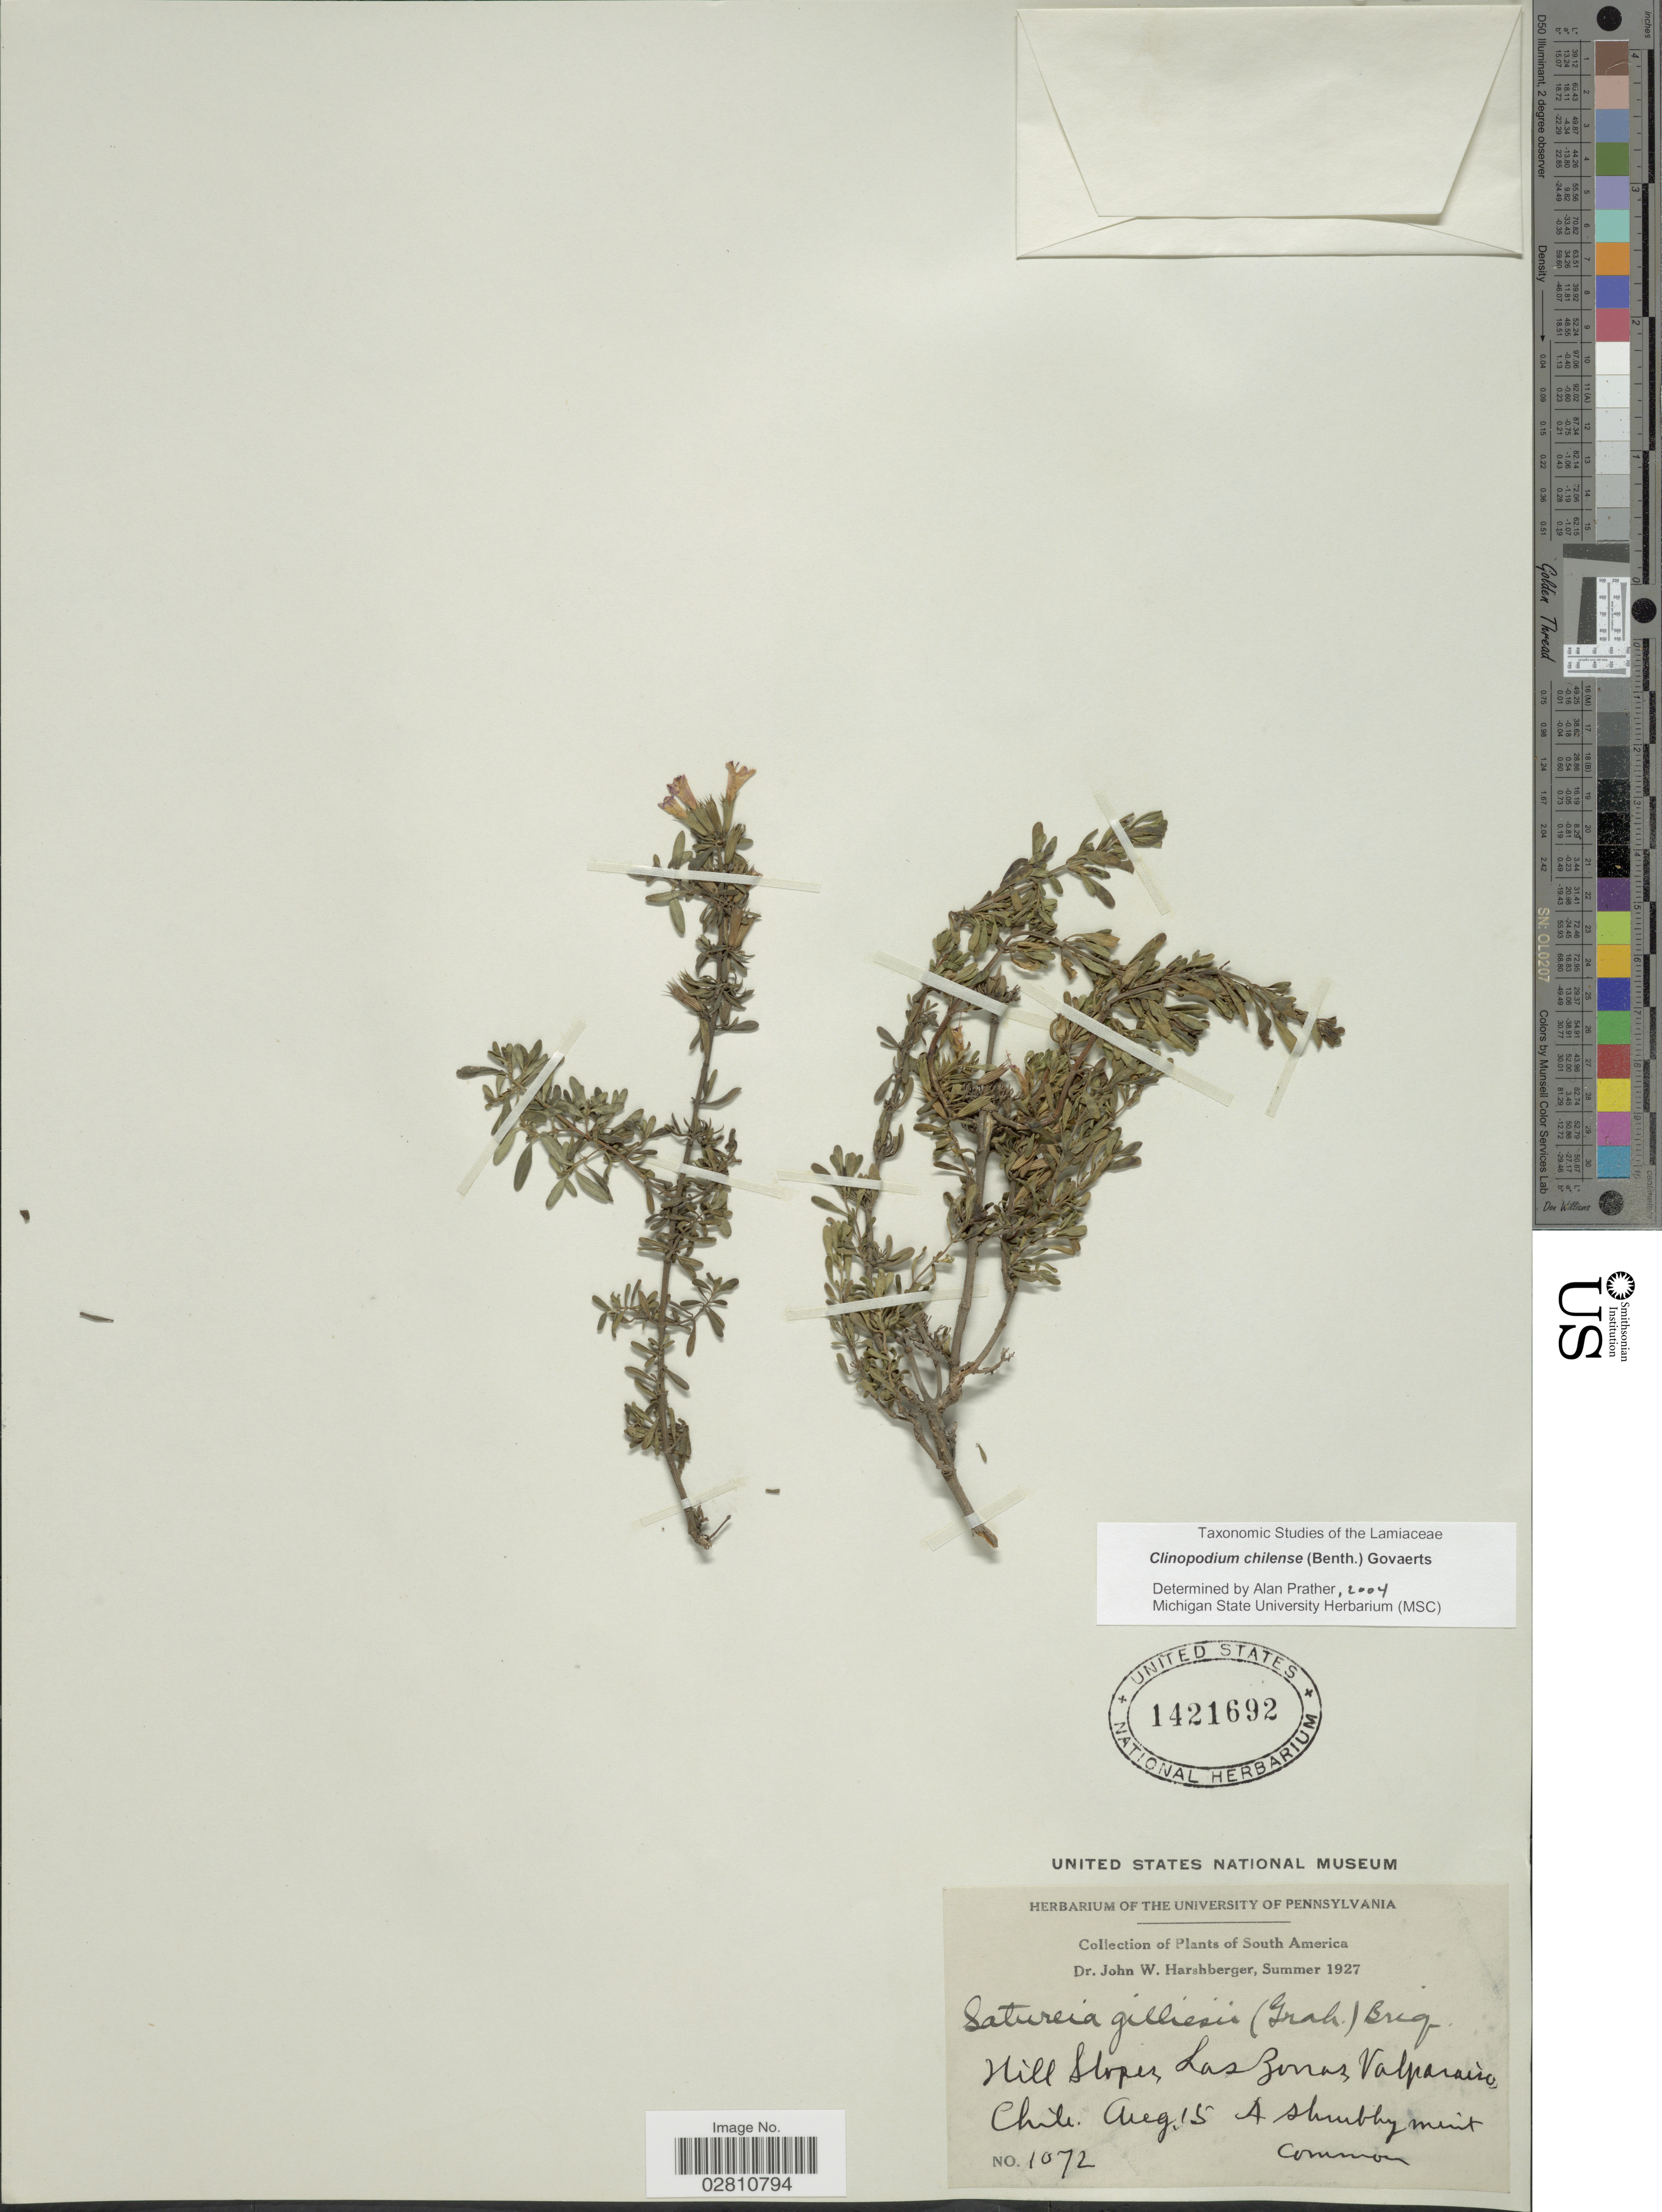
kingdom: Plantae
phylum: Tracheophyta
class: Magnoliopsida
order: Lamiales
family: Lamiaceae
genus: Clinopodium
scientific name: Clinopodium chilense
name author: (Benth.) Govaerts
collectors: J. W. Harshberger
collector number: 1072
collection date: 1927-08-15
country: Chile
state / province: Valparaíso (V)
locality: Hill slopes Las Zonas. Valparaiso.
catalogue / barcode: US 1421692